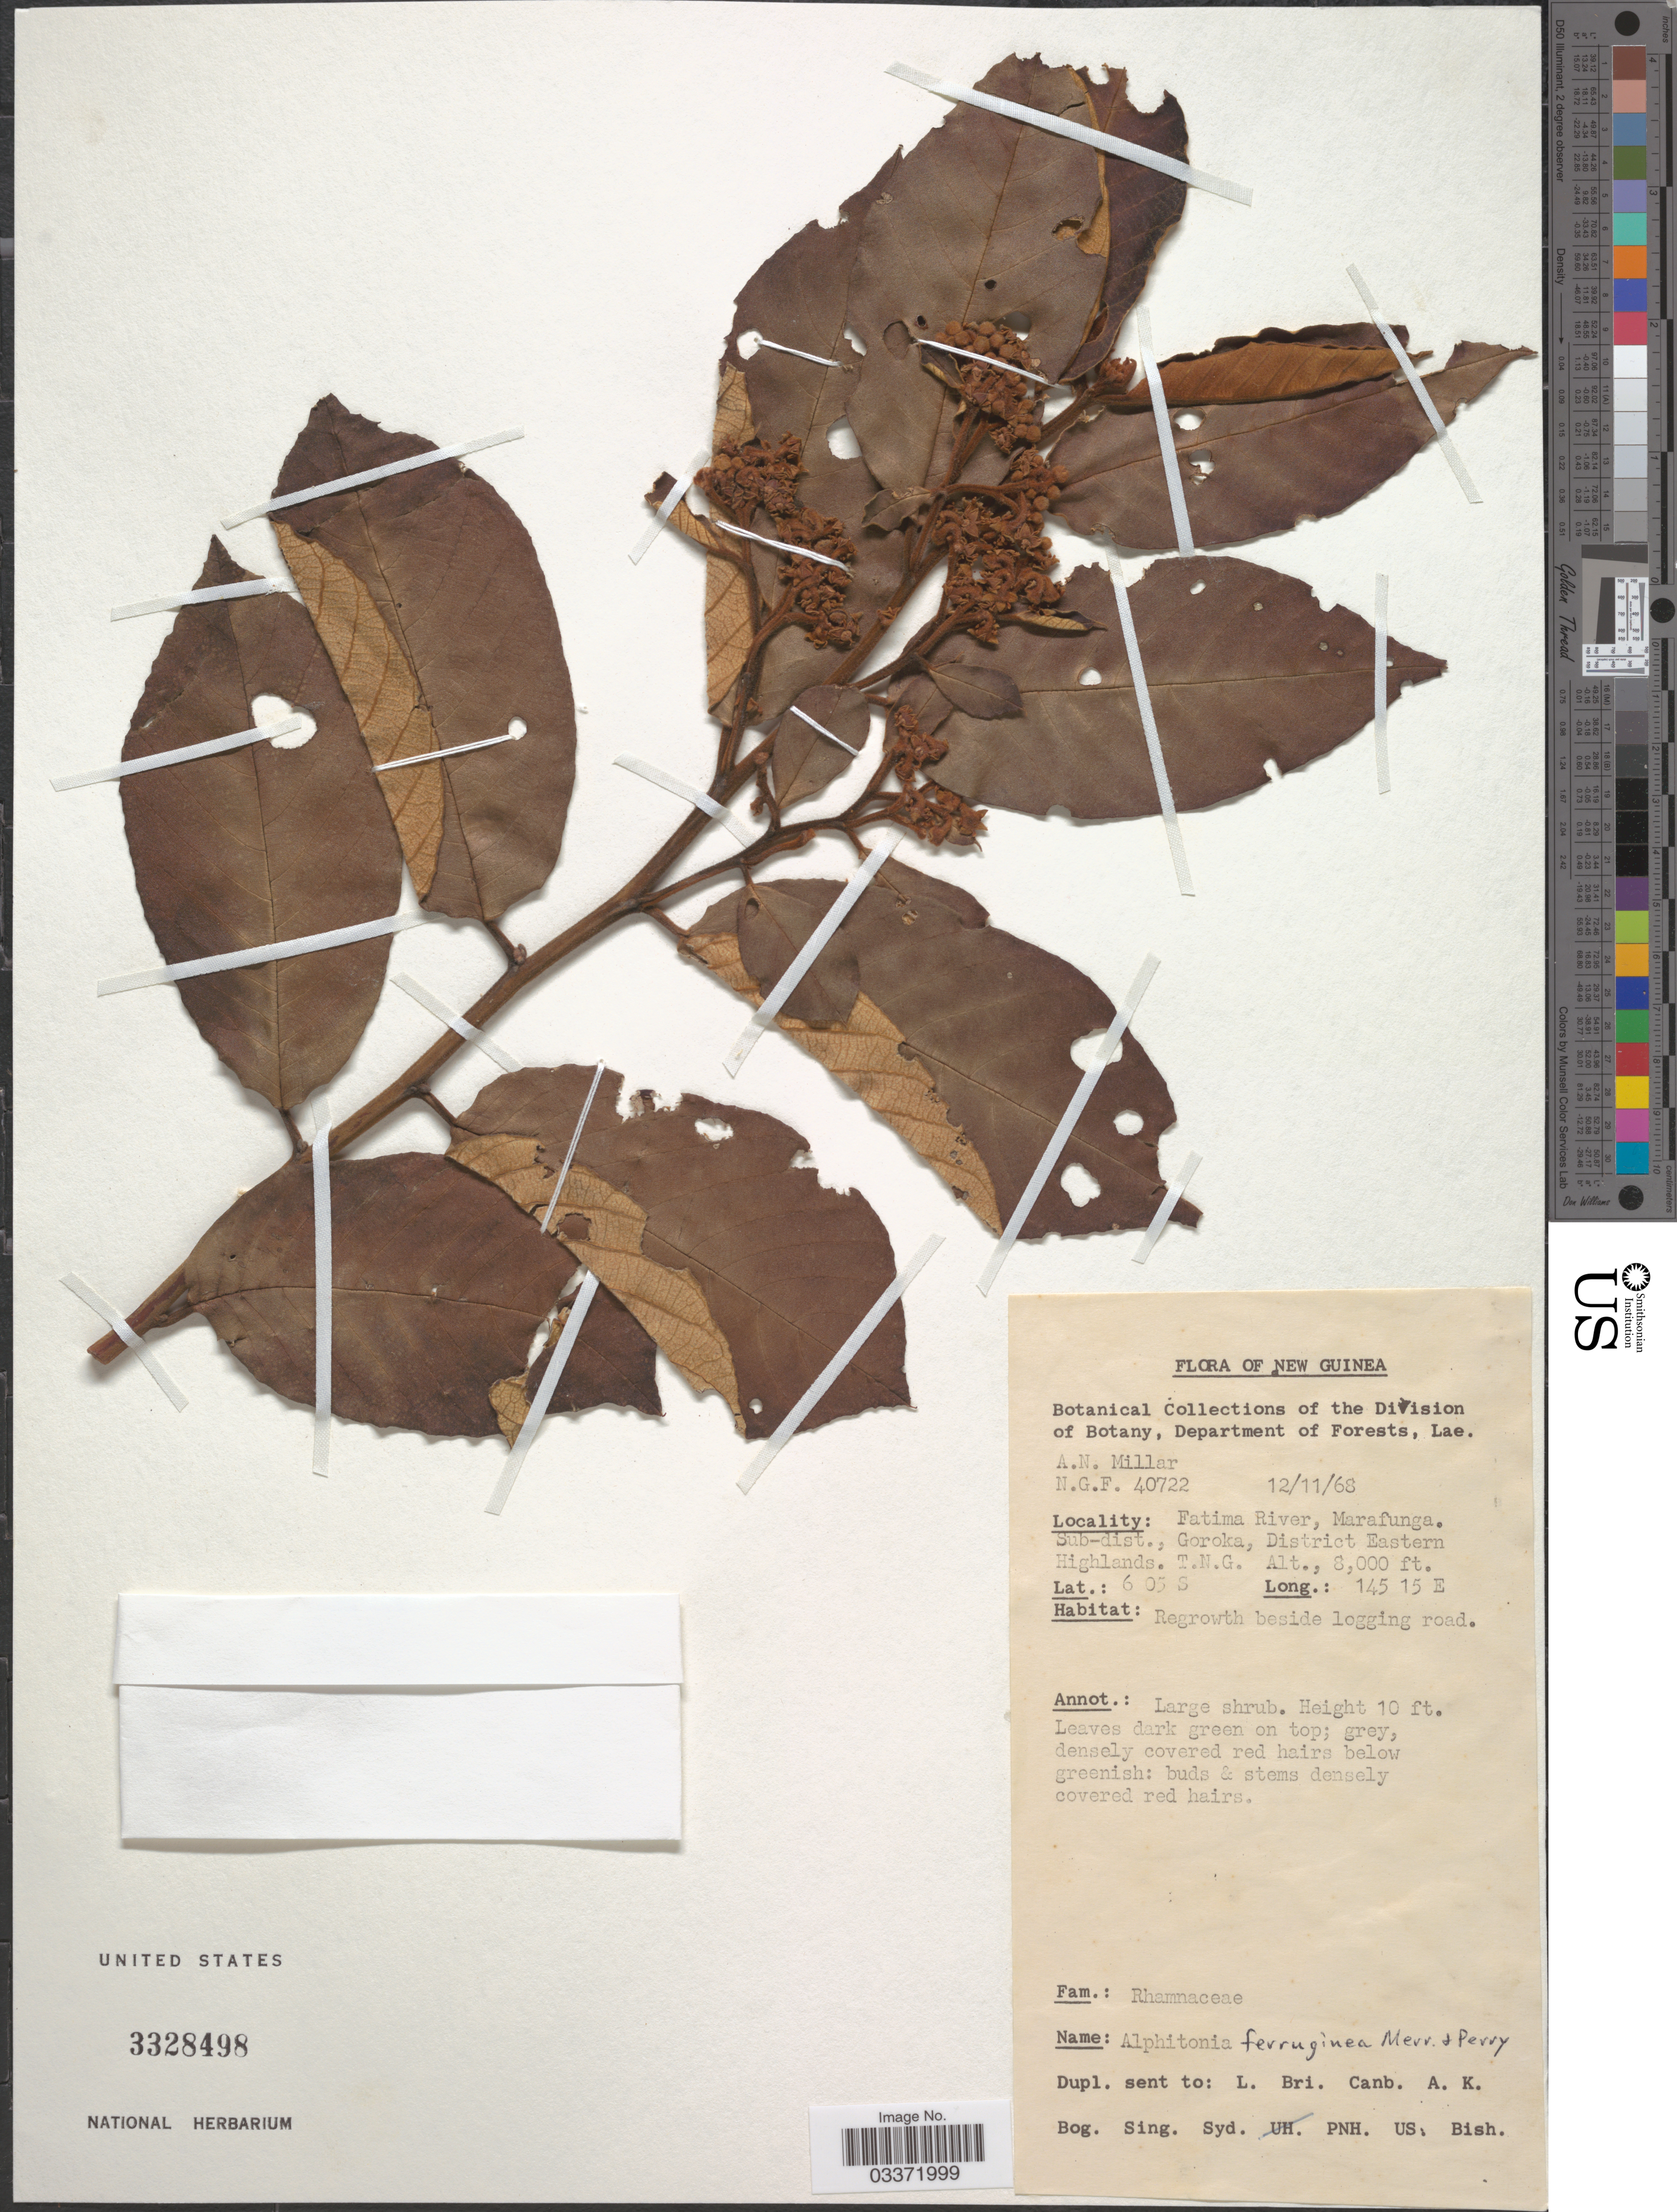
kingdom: Plantae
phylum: Tracheophyta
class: Magnoliopsida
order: Rosales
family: Rhamnaceae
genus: Alphitonia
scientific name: Alphitonia ferruginea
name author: Merr. & L.M. Perry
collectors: A. Millar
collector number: N.G.F. 40722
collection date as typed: Transcribed d/m/y: 12/11/68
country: Papua New Guinea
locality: New Guinea. Fatima River, Marafunga. Sub-dist., Goroka, District Eastern Highlands. T.N.G.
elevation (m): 2438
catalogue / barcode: US 3328498